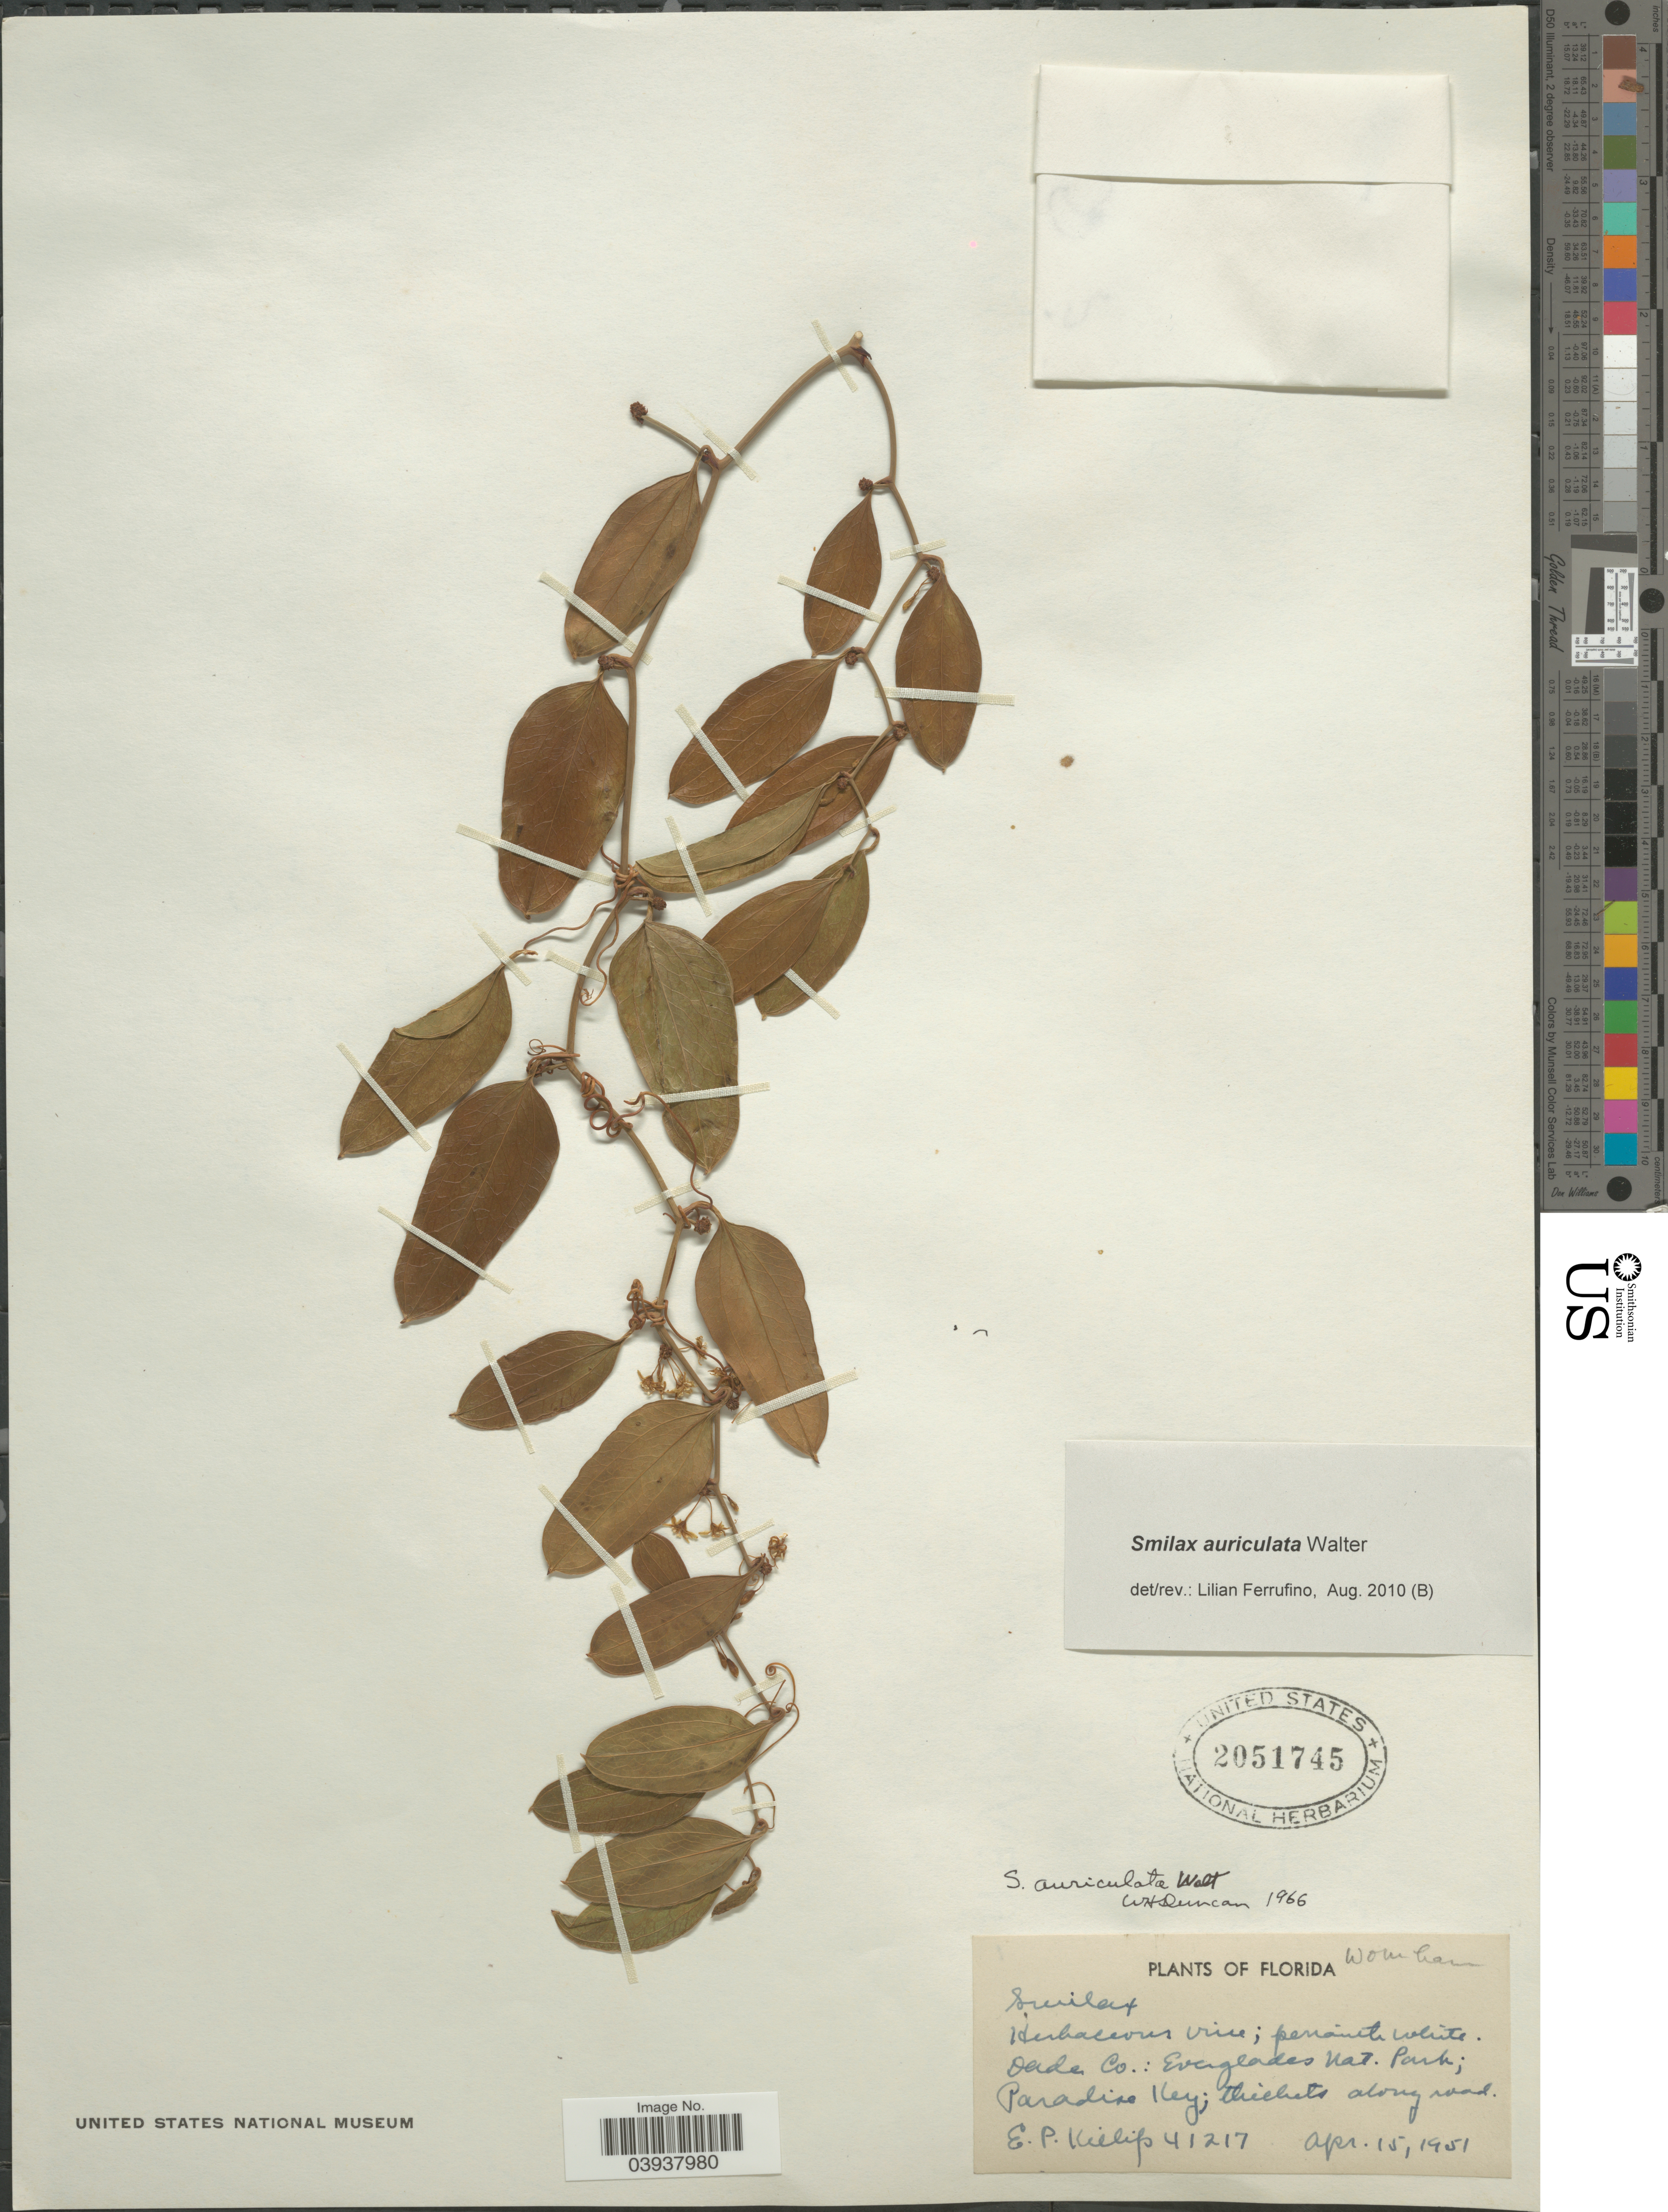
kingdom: Plantae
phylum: Tracheophyta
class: Liliopsida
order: Liliales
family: Smilacaceae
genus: Smilax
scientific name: Smilax auriculata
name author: Walter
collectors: E. P. Killip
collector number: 41217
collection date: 1951-04-15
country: United States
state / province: Florida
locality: Dade Co.: Everglades Nat. Park; Paradise Key; thickets along road.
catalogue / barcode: US 2051745